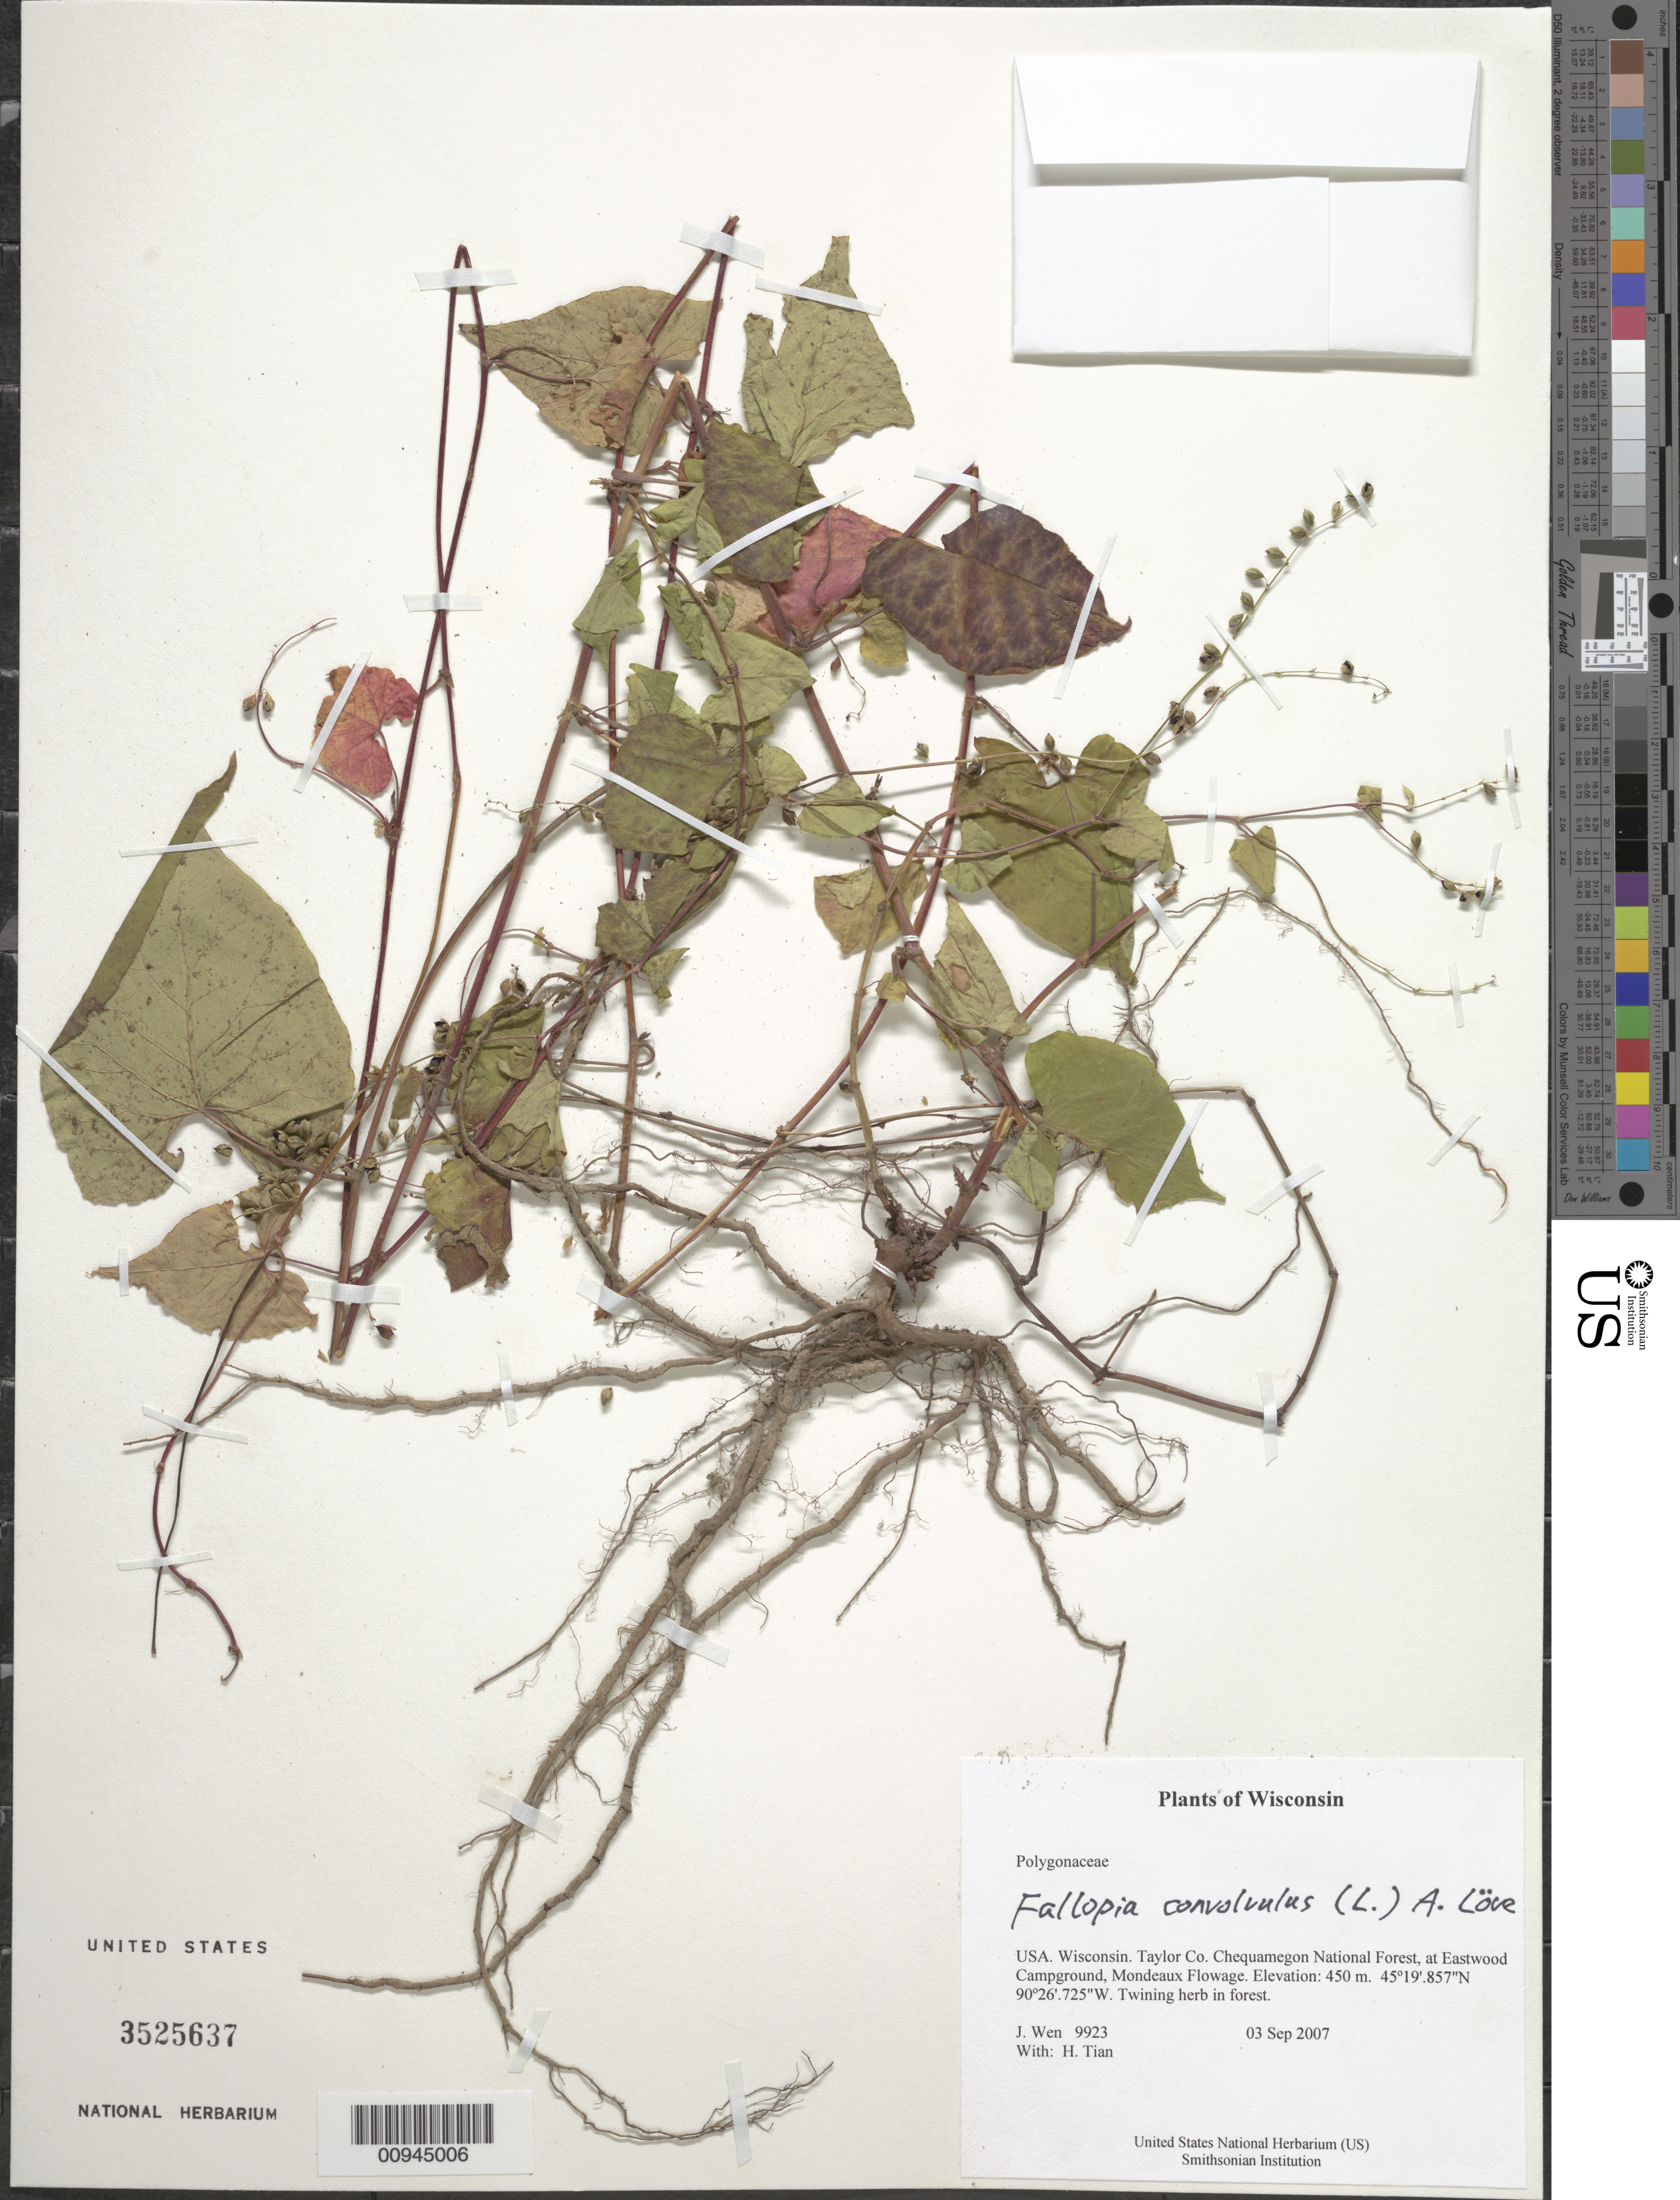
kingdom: Plantae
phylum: Tracheophyta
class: Magnoliopsida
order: Caryophyllales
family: Polygonaceae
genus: Fallopia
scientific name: Fallopia cilinodis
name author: (Michx.) Holub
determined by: Strong, Mark T., (BOT), Smithsonian Institution - National Museum of Natural History (UNITED STATES)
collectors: J. Wen & H. Tian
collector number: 9923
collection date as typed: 03 Sep 2007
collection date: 2007-09-03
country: United States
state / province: Wisconsin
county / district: Taylor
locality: Chequamegon National Forest, at Eastwood Campground, Mondeaux Flowage.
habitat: In forest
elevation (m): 450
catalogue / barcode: US 3525637